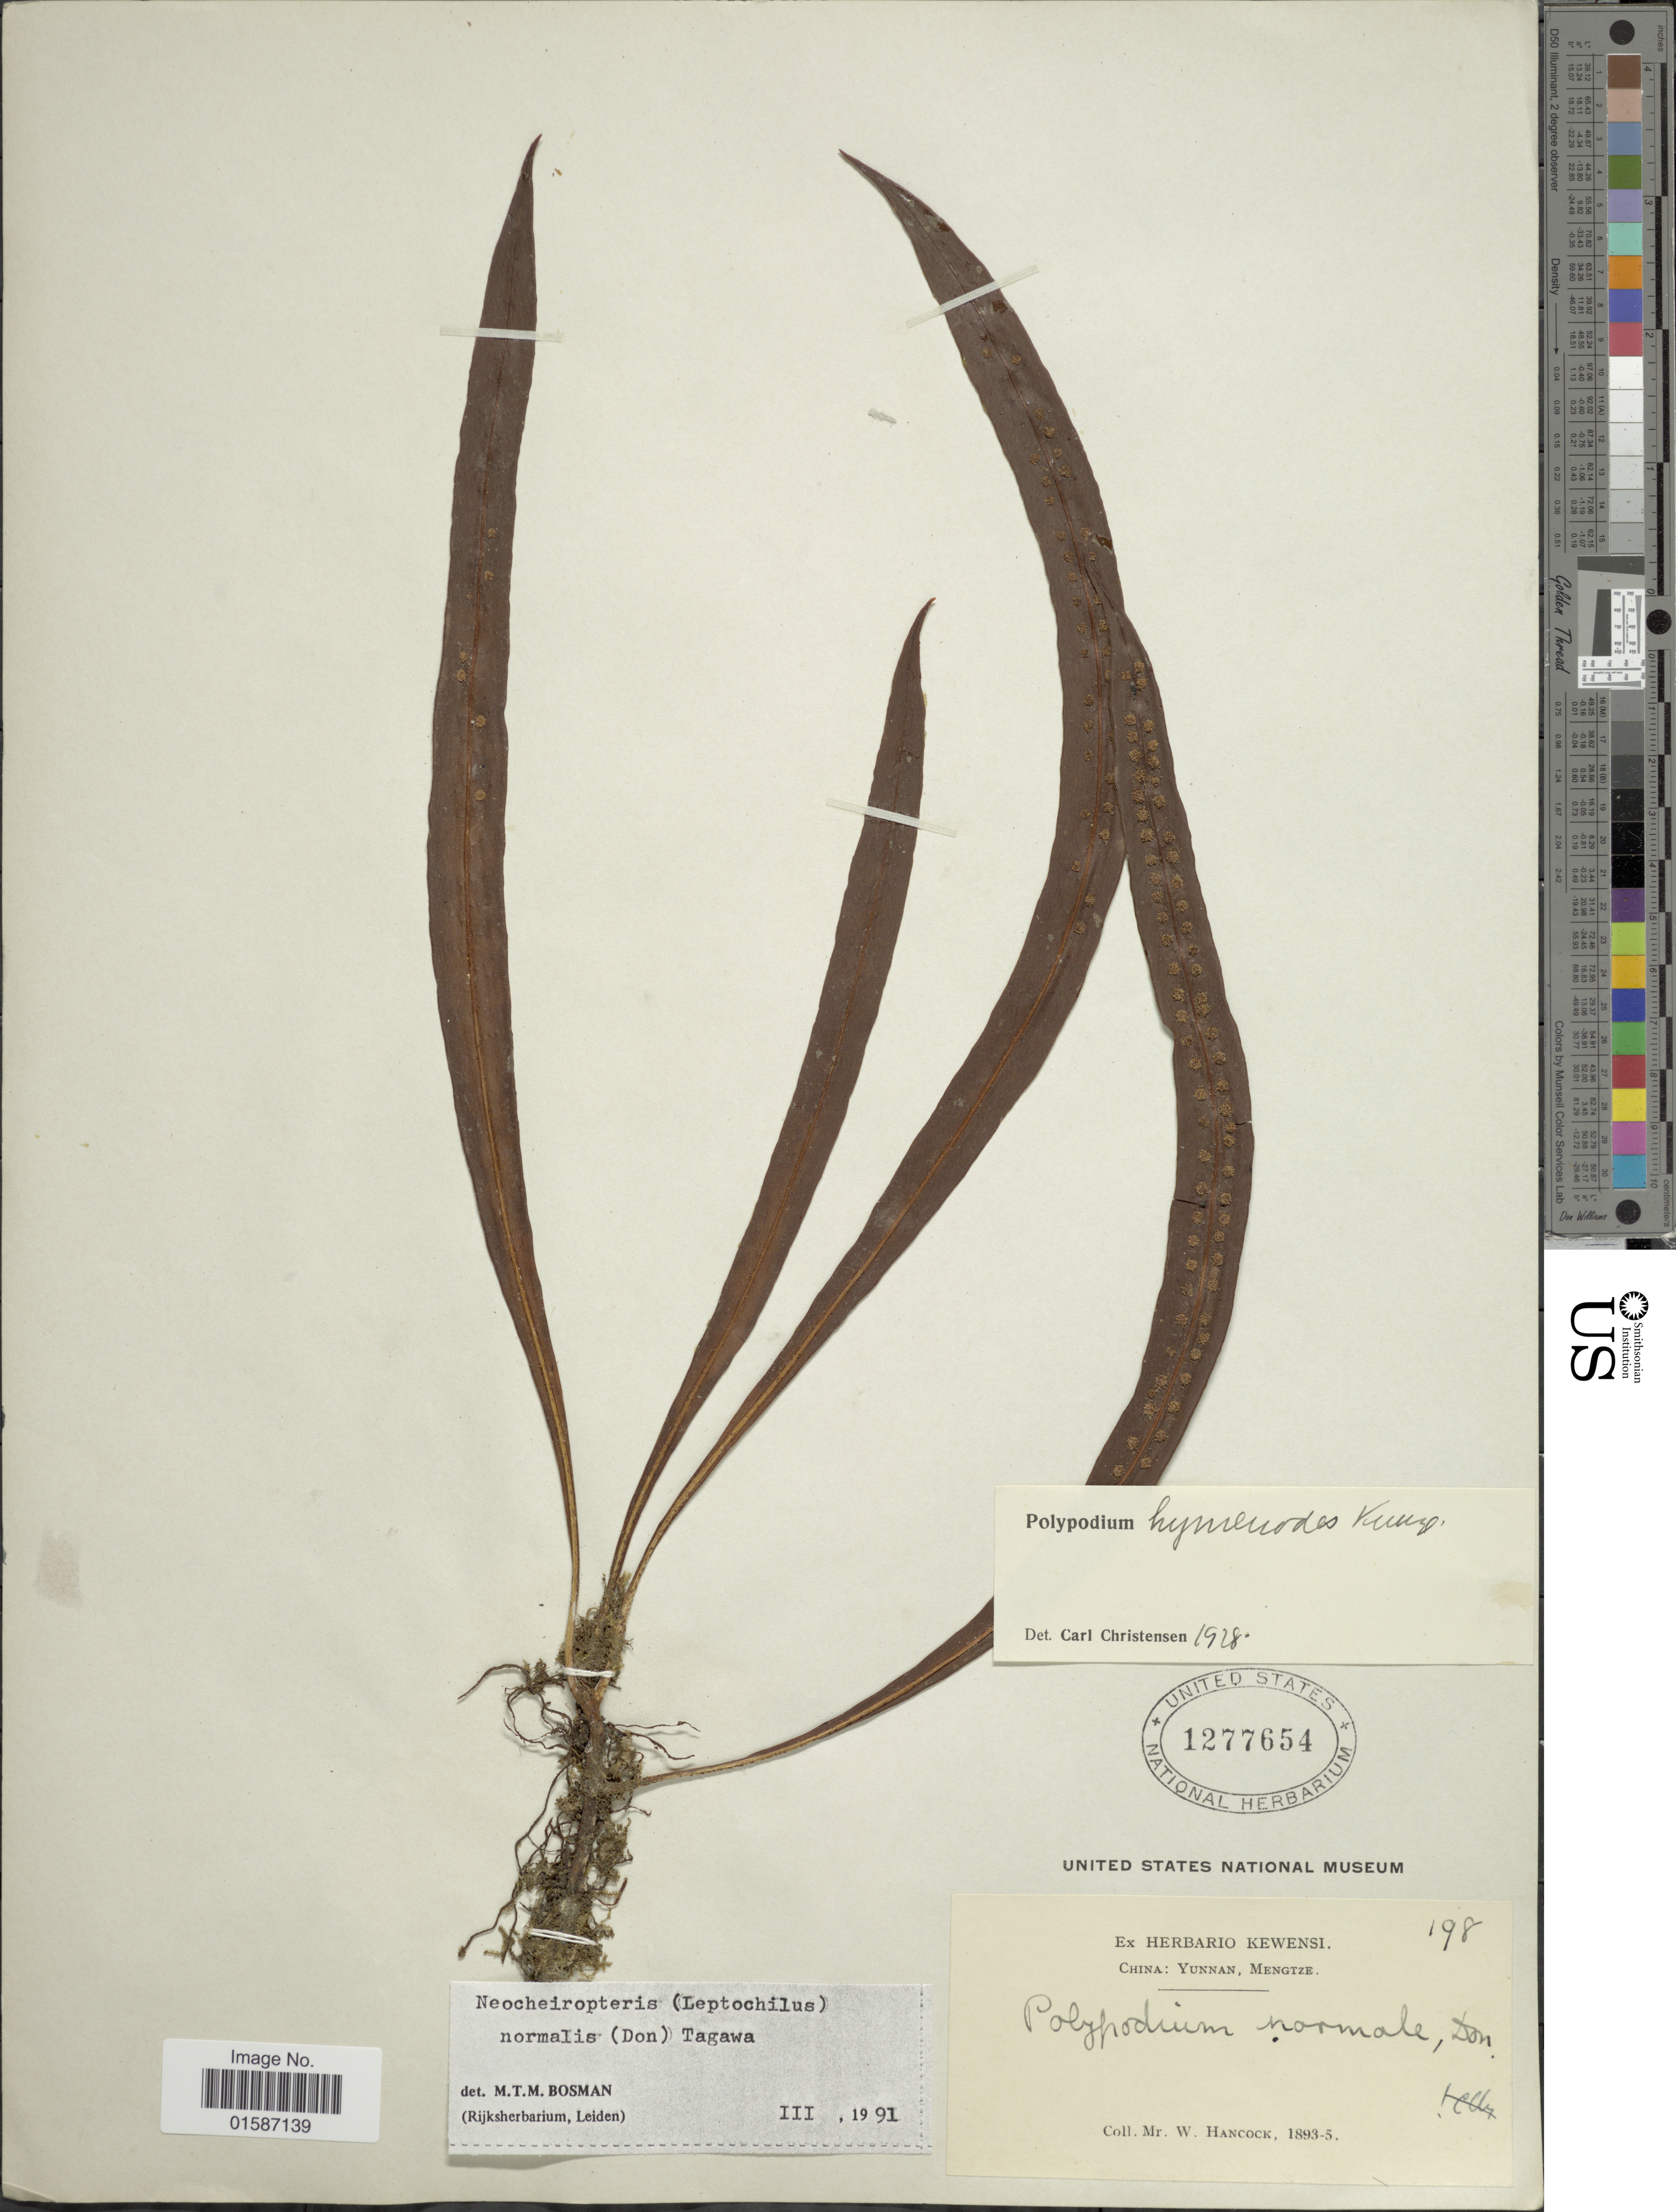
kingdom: Plantae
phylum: Tracheophyta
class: Polypodiopsida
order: Polypodiales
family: Polypodiaceae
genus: Tricholepidium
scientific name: Tricholepidium normale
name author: (D. Don) Ching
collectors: W. Hancock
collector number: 198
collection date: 1893/1895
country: China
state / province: Yunnan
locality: Mengtze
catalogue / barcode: US 1277654